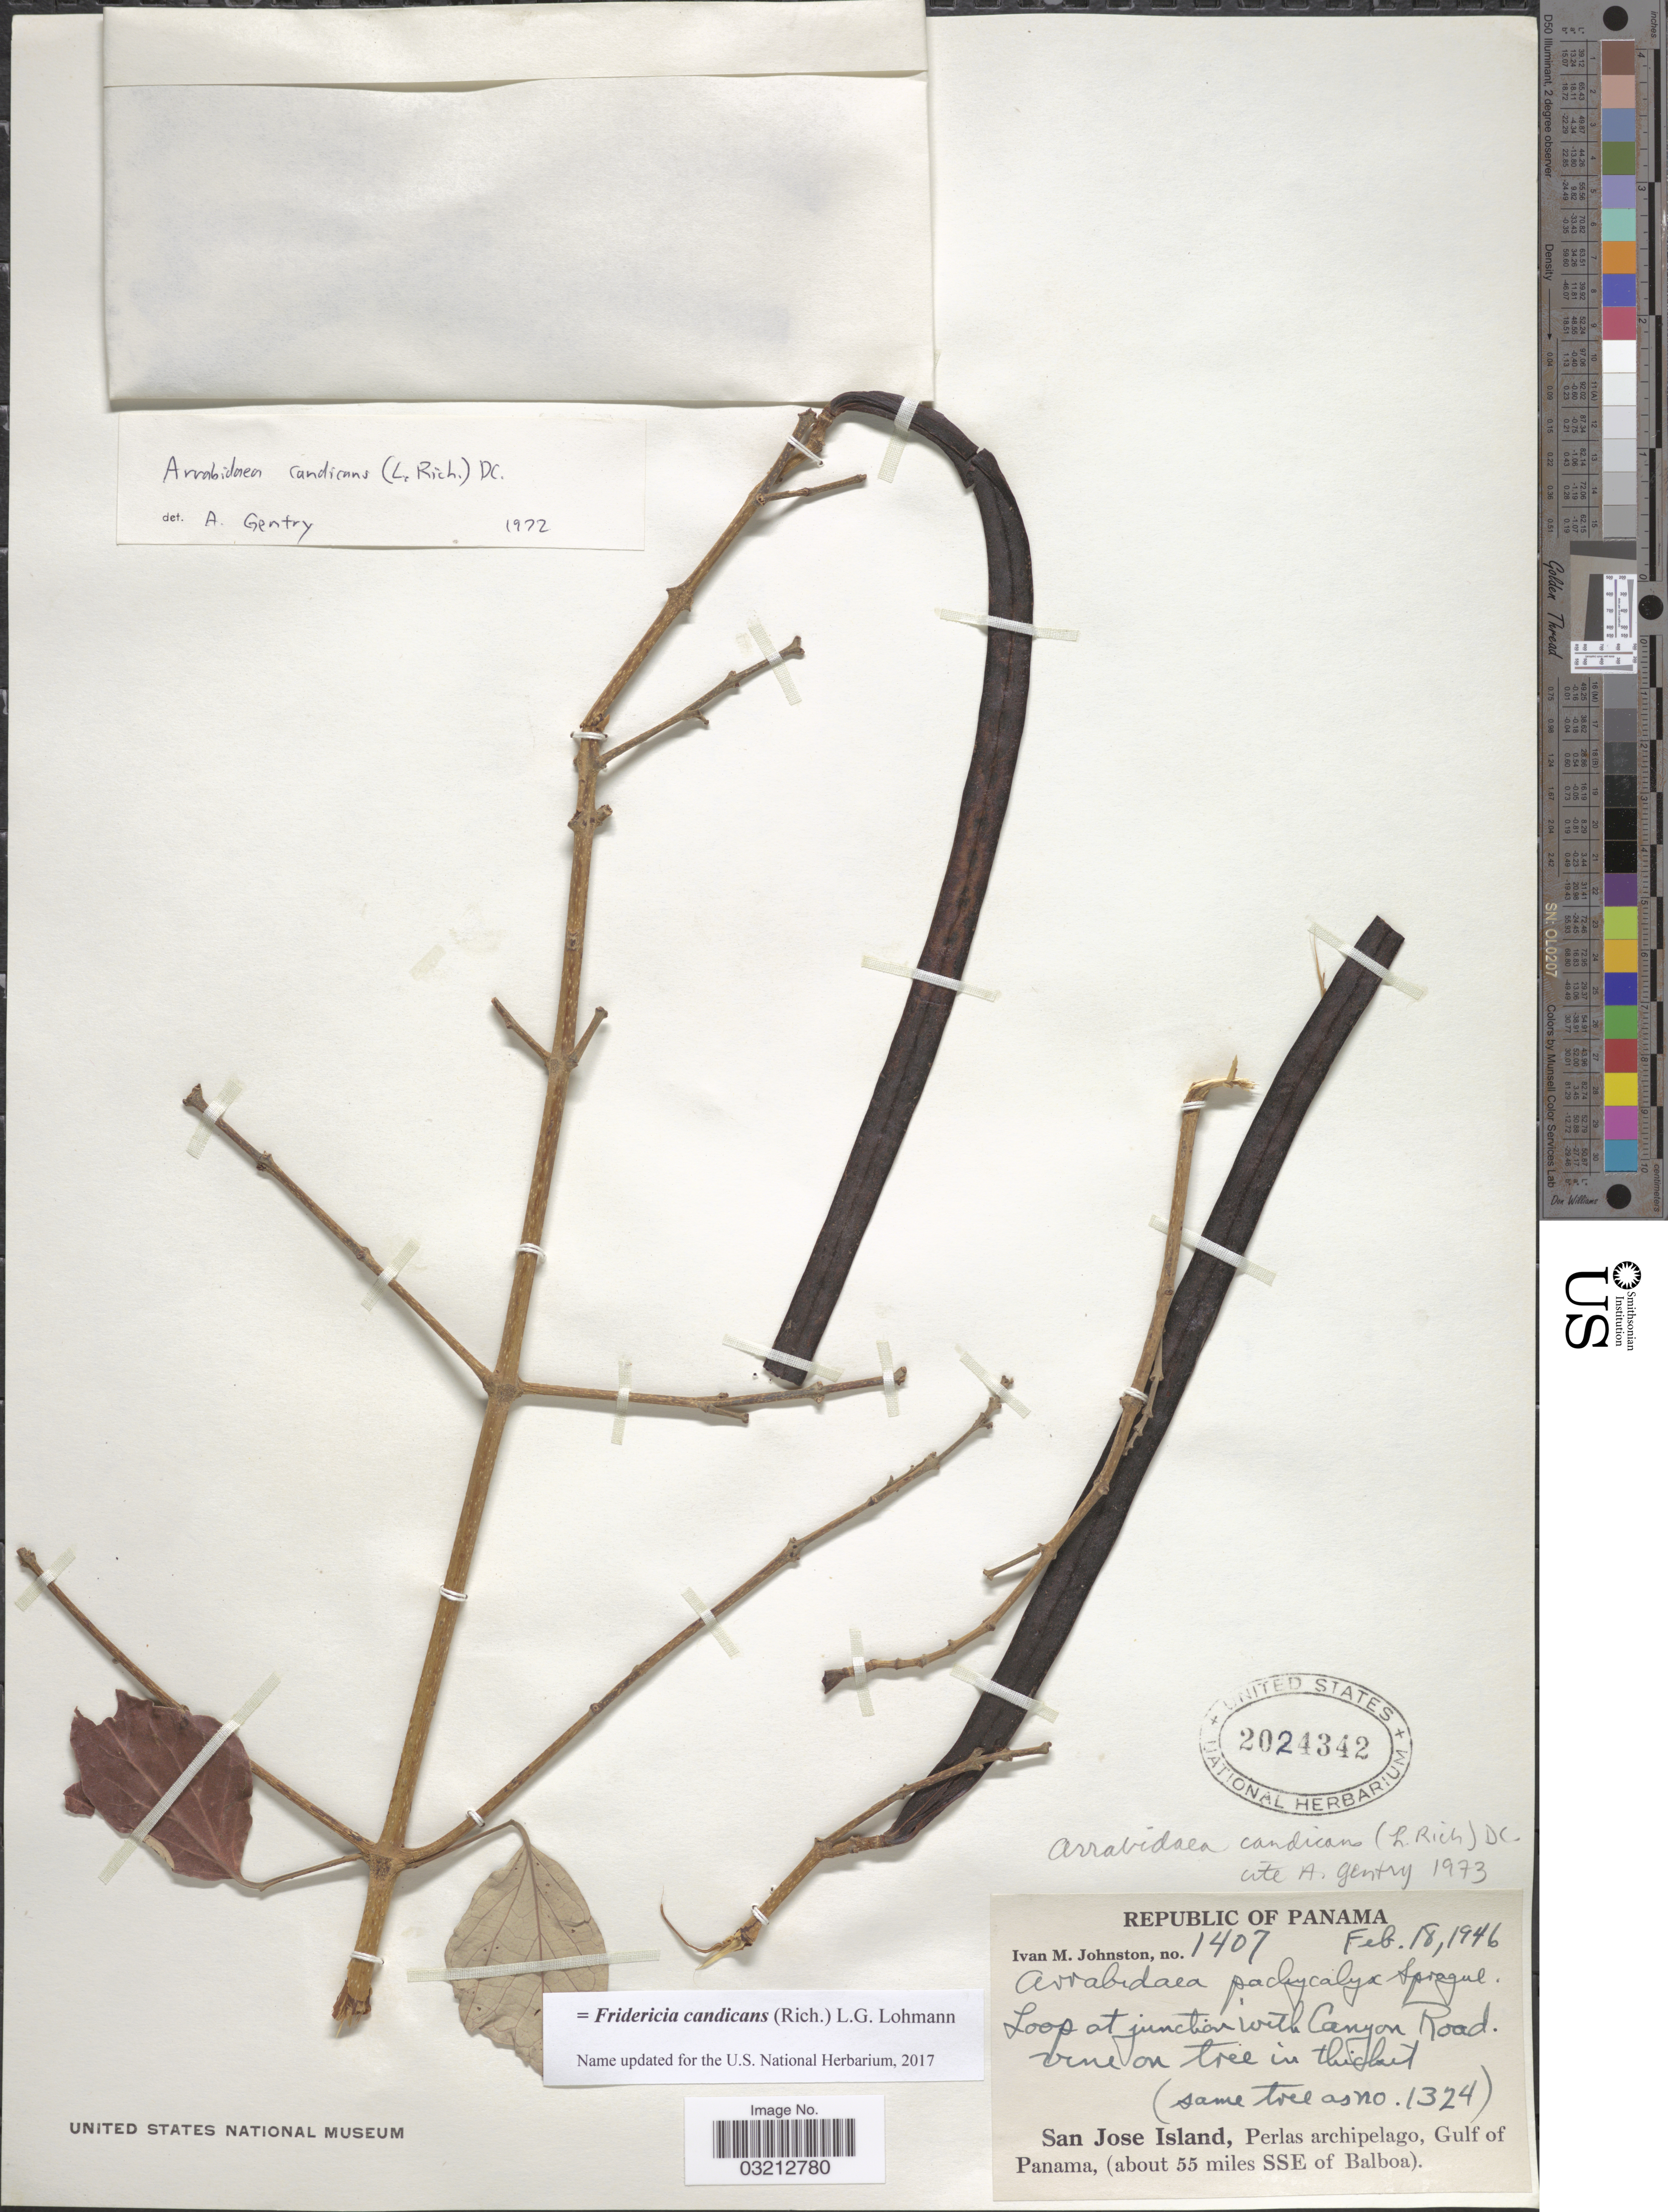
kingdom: Plantae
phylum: Tracheophyta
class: Magnoliopsida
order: Lamiales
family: Bignoniaceae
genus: Fridericia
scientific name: Fridericia candicans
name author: (Rich.) L.G. Lohmann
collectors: I.M. Johnston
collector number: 1407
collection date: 1946-02-18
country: Panama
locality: Loop at junction with Canyon Road. San Jose Island, Perlas archipelago, Gulf of Panama, (about 55 miles SSE of Balboa).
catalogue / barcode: US 2024342